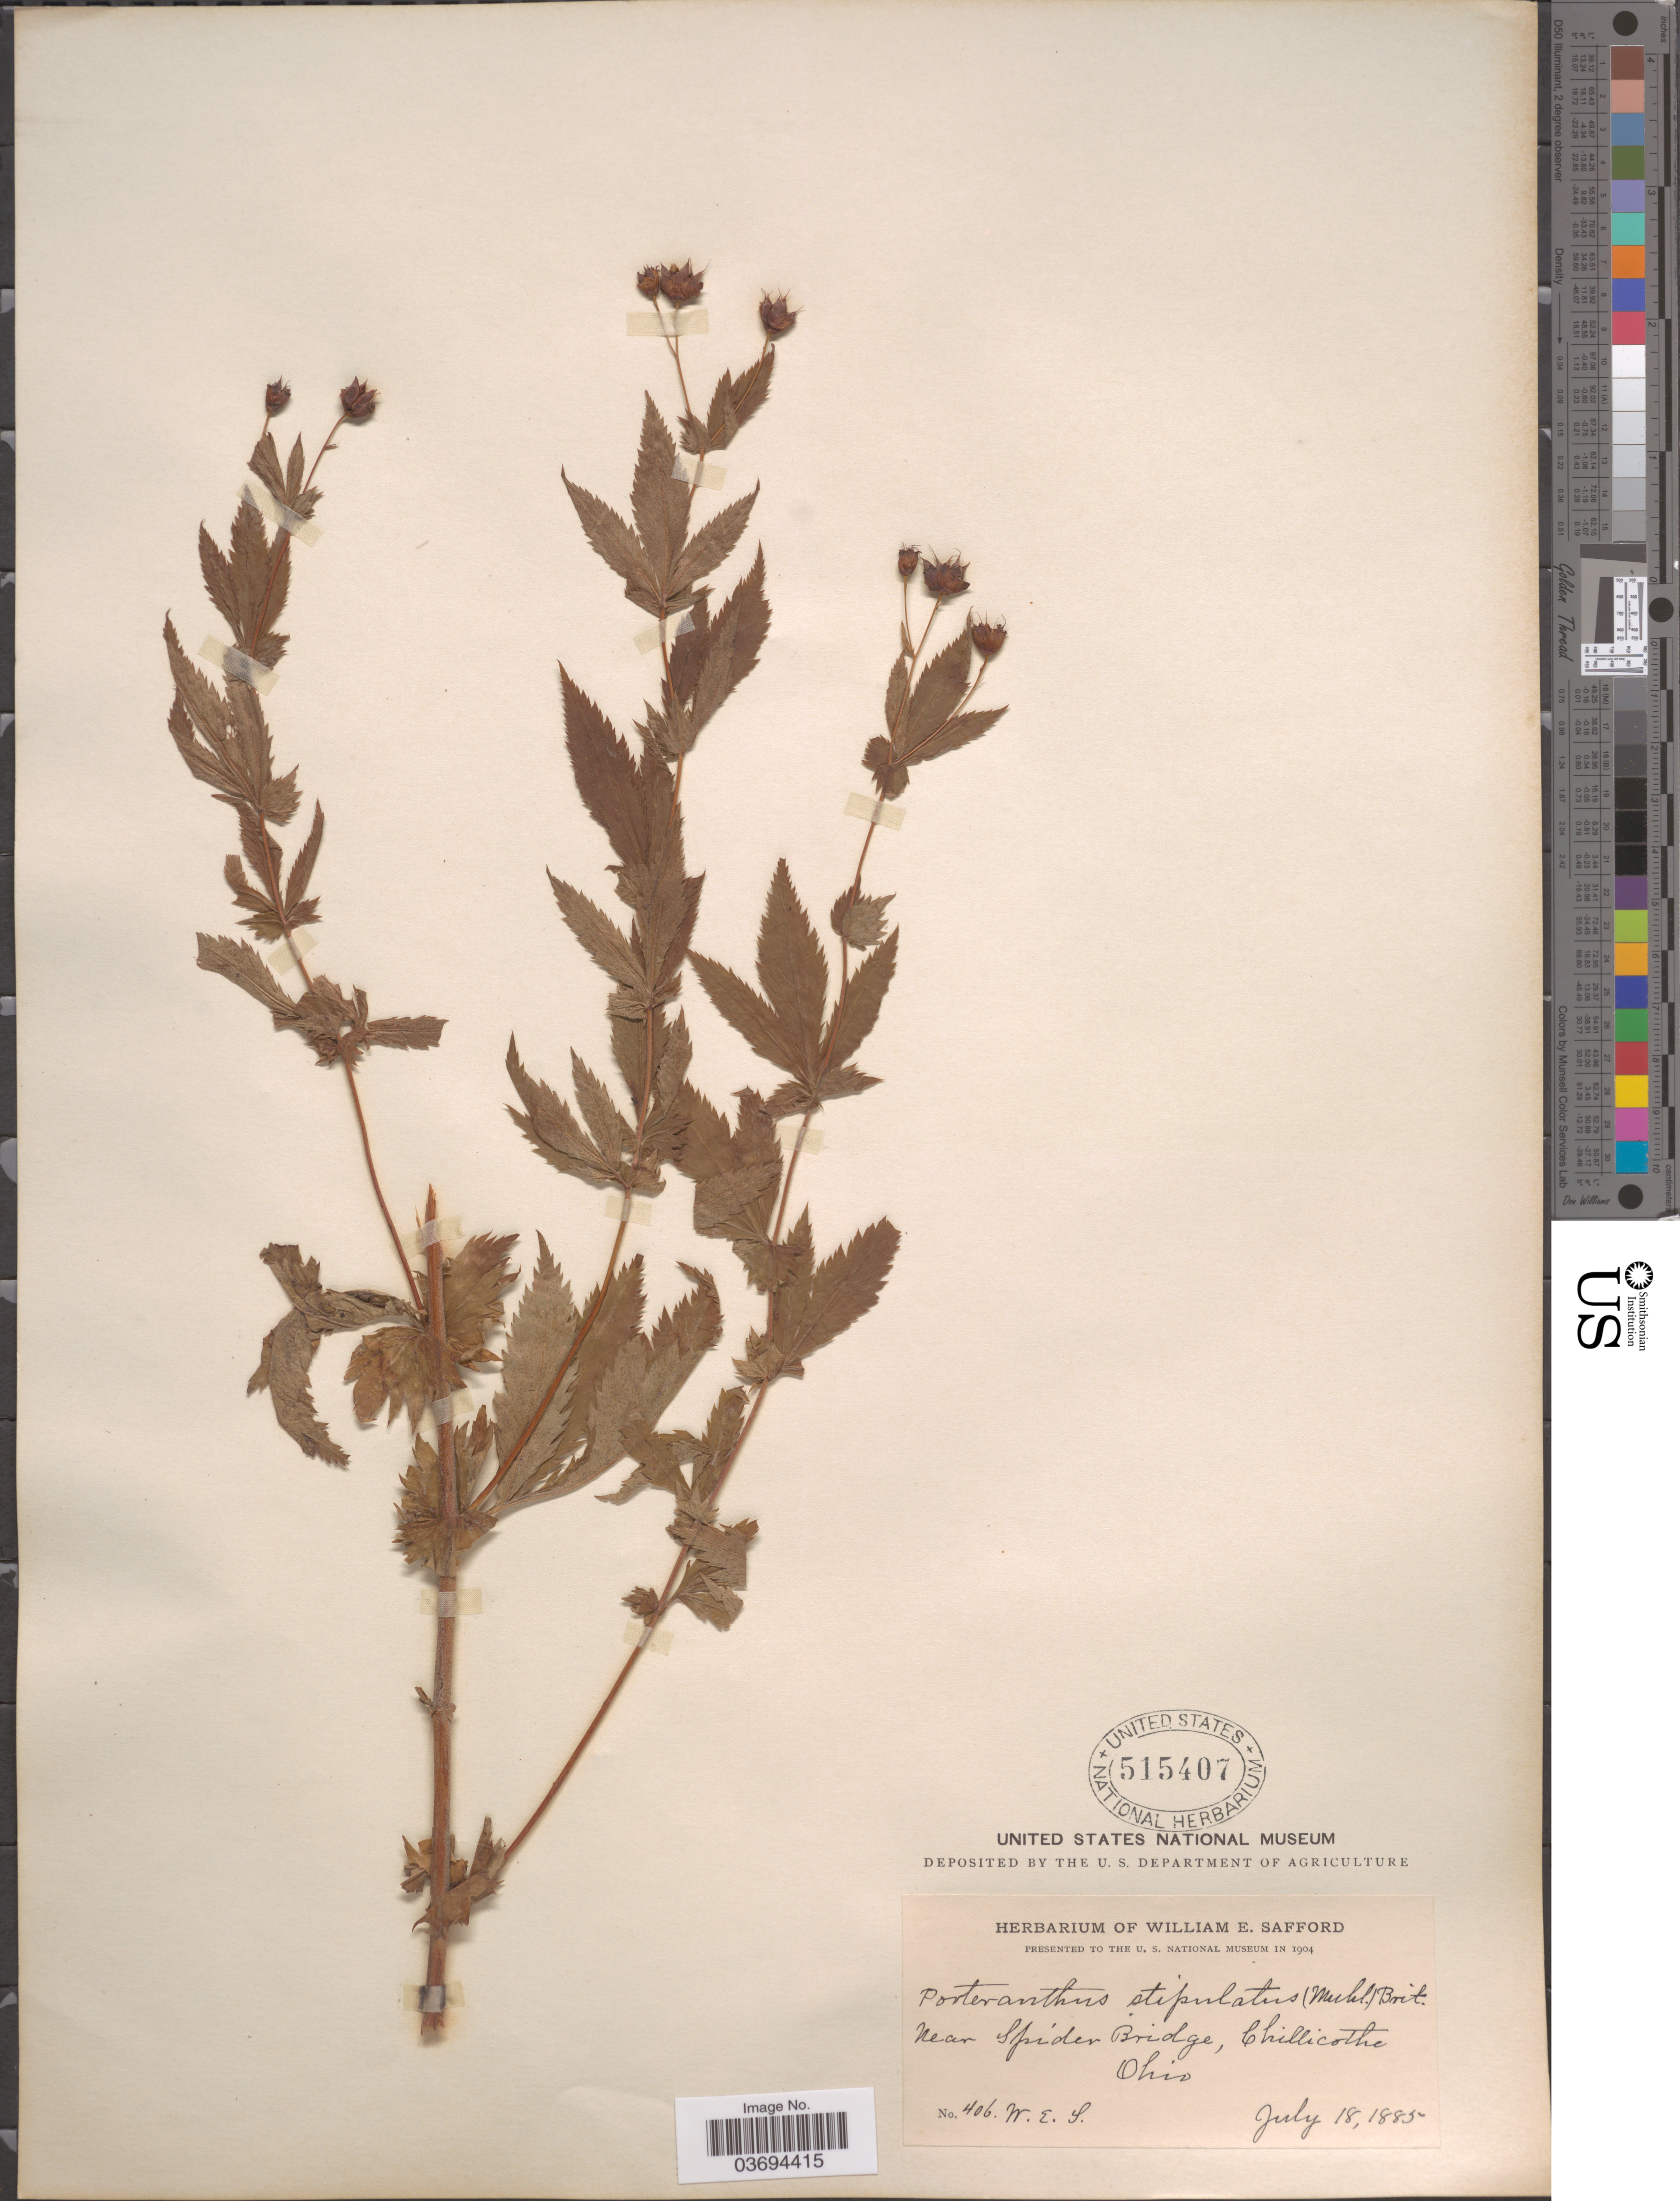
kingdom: Plantae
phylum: Tracheophyta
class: Magnoliopsida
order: Rosales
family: Rosaceae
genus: Gillenia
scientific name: Gillenia stipulata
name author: (Muhl. ex Willd.) Nutt.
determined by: Strong, Mark T., (BOT), Smithsonian Institution - National Museum of Natural History (UNITED STATES)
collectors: W. E. Safford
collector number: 406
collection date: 1885-07-18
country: United States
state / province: Ohio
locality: Near Spider Bridge, Chillicothe.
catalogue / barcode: US 515407